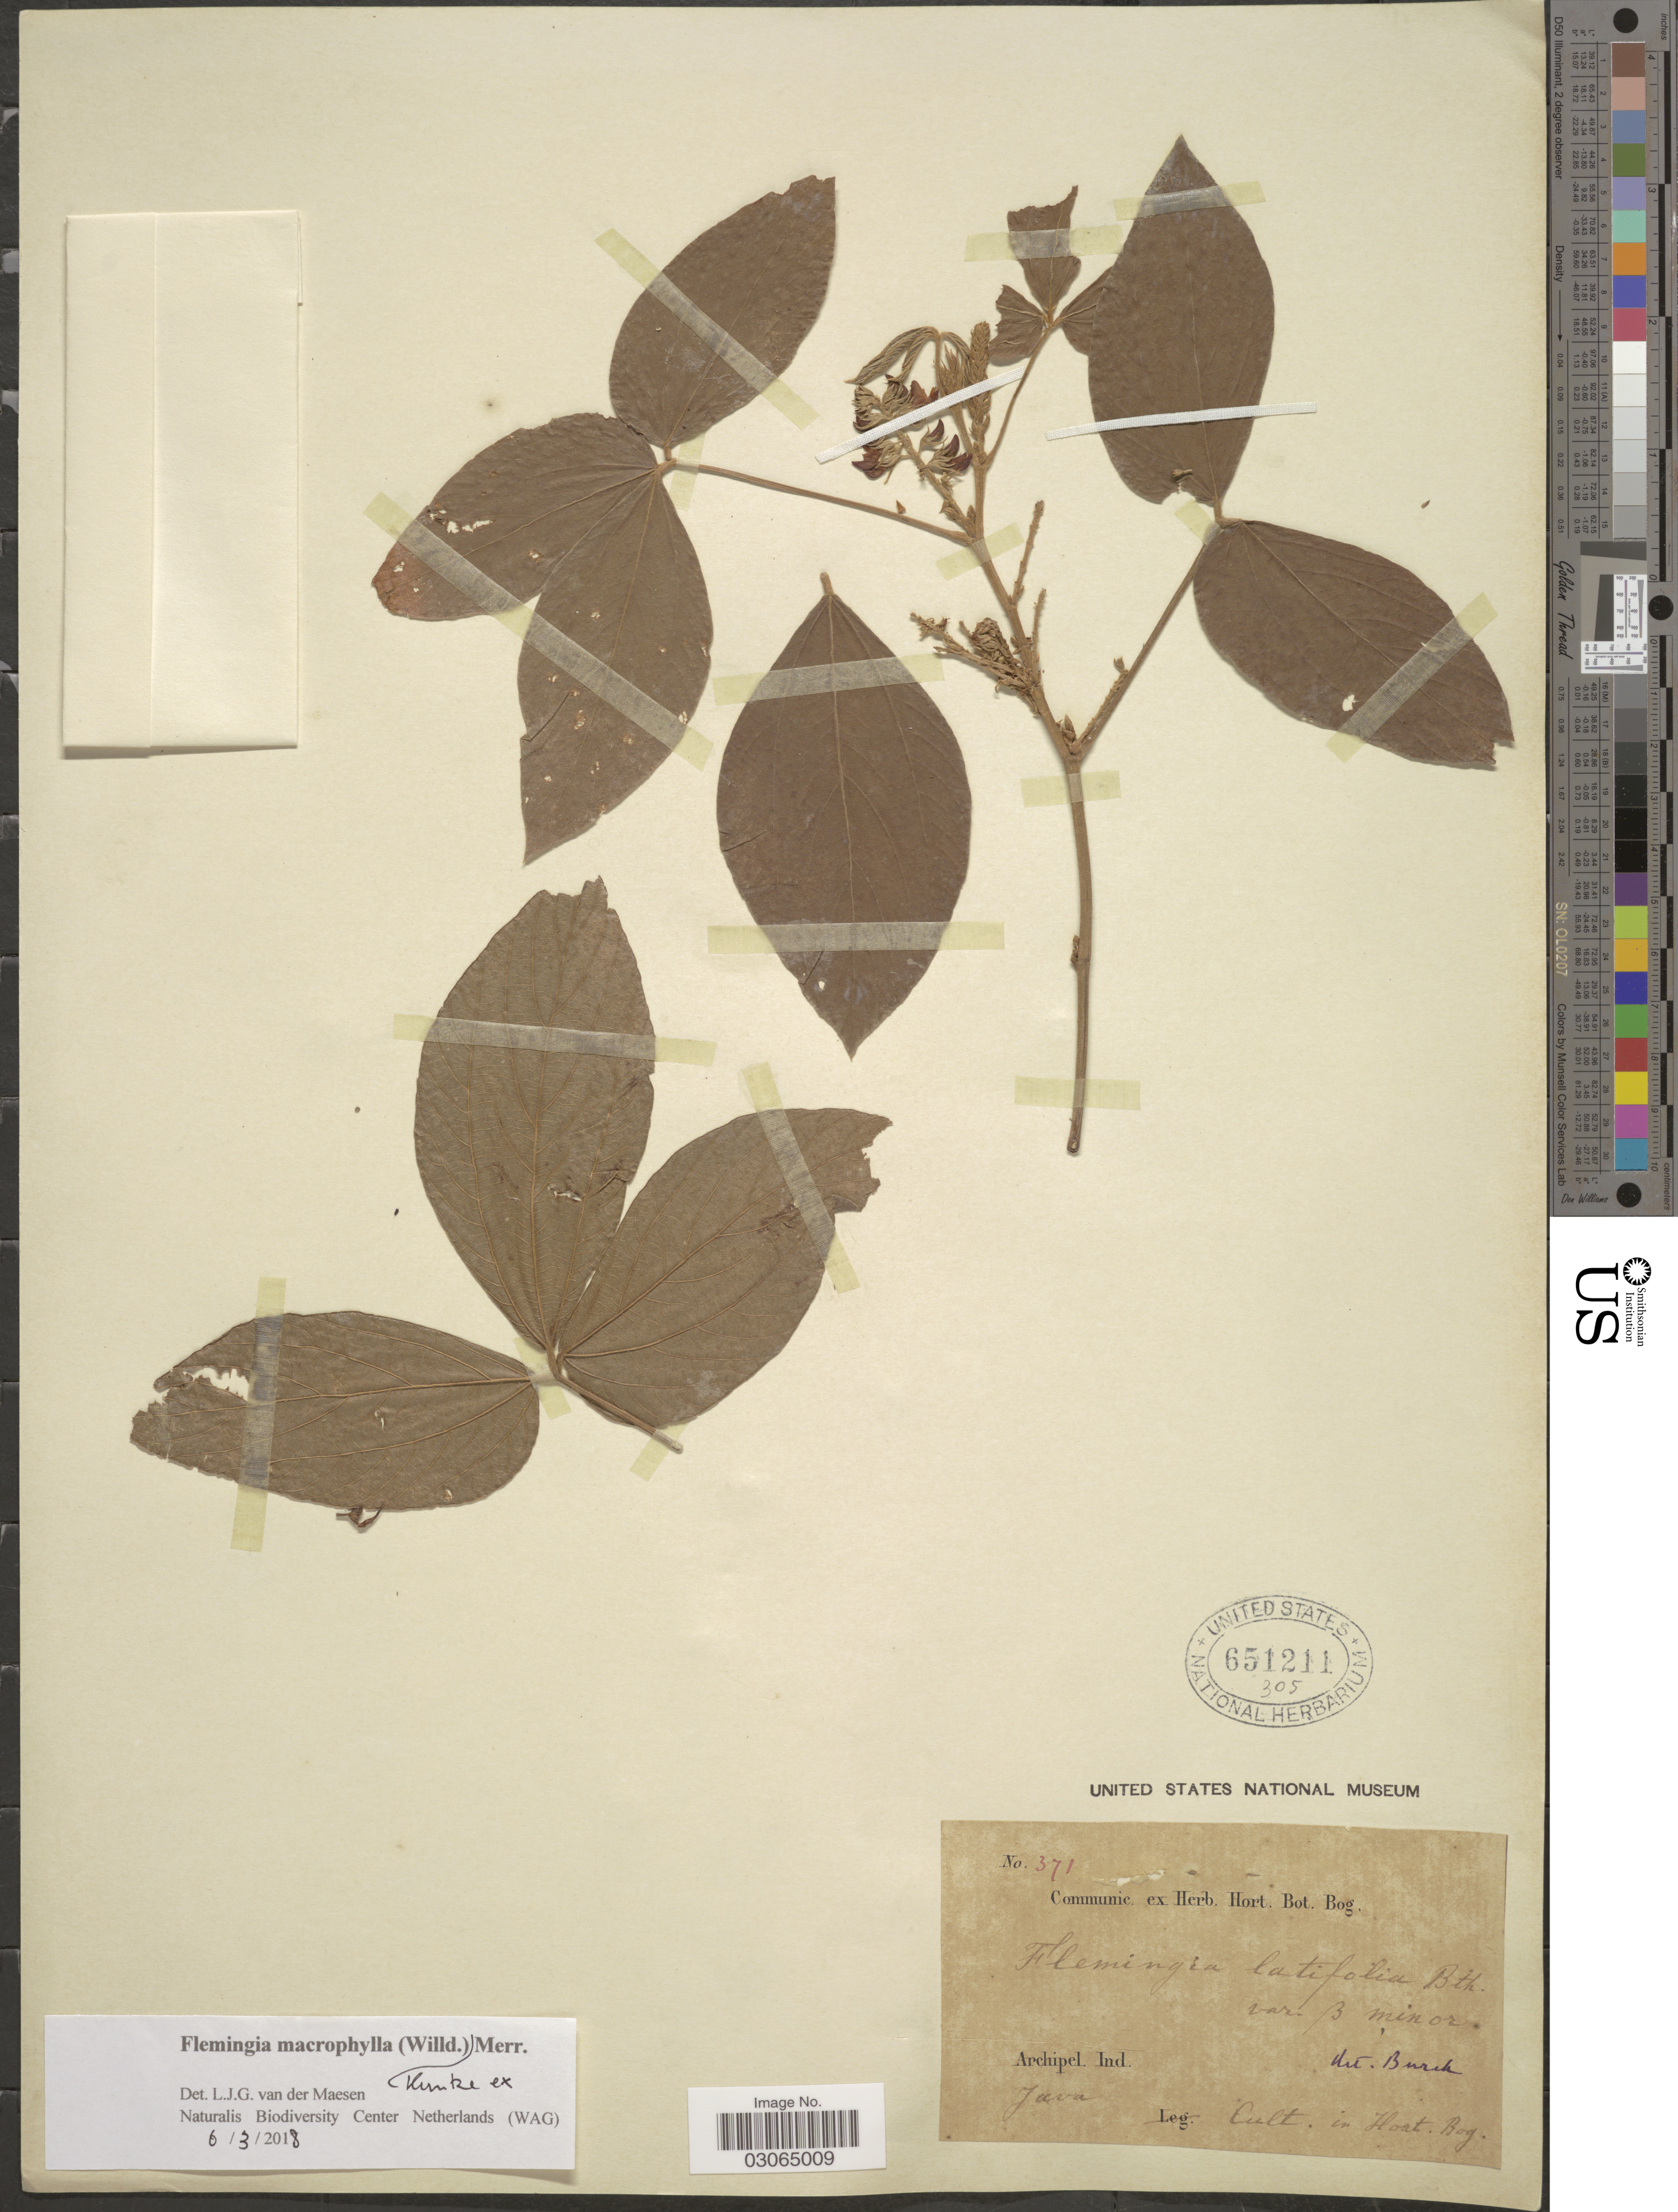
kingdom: Plantae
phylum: Tracheophyta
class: Magnoliopsida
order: Fabales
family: Fabaceae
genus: Flemingia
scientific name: Flemingia macrophylla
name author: (Willd.) Kuntze ex Merr.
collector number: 371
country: Indonesia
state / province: Java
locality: Archipel. Ind. In Hort. Bog.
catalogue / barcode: US 651211